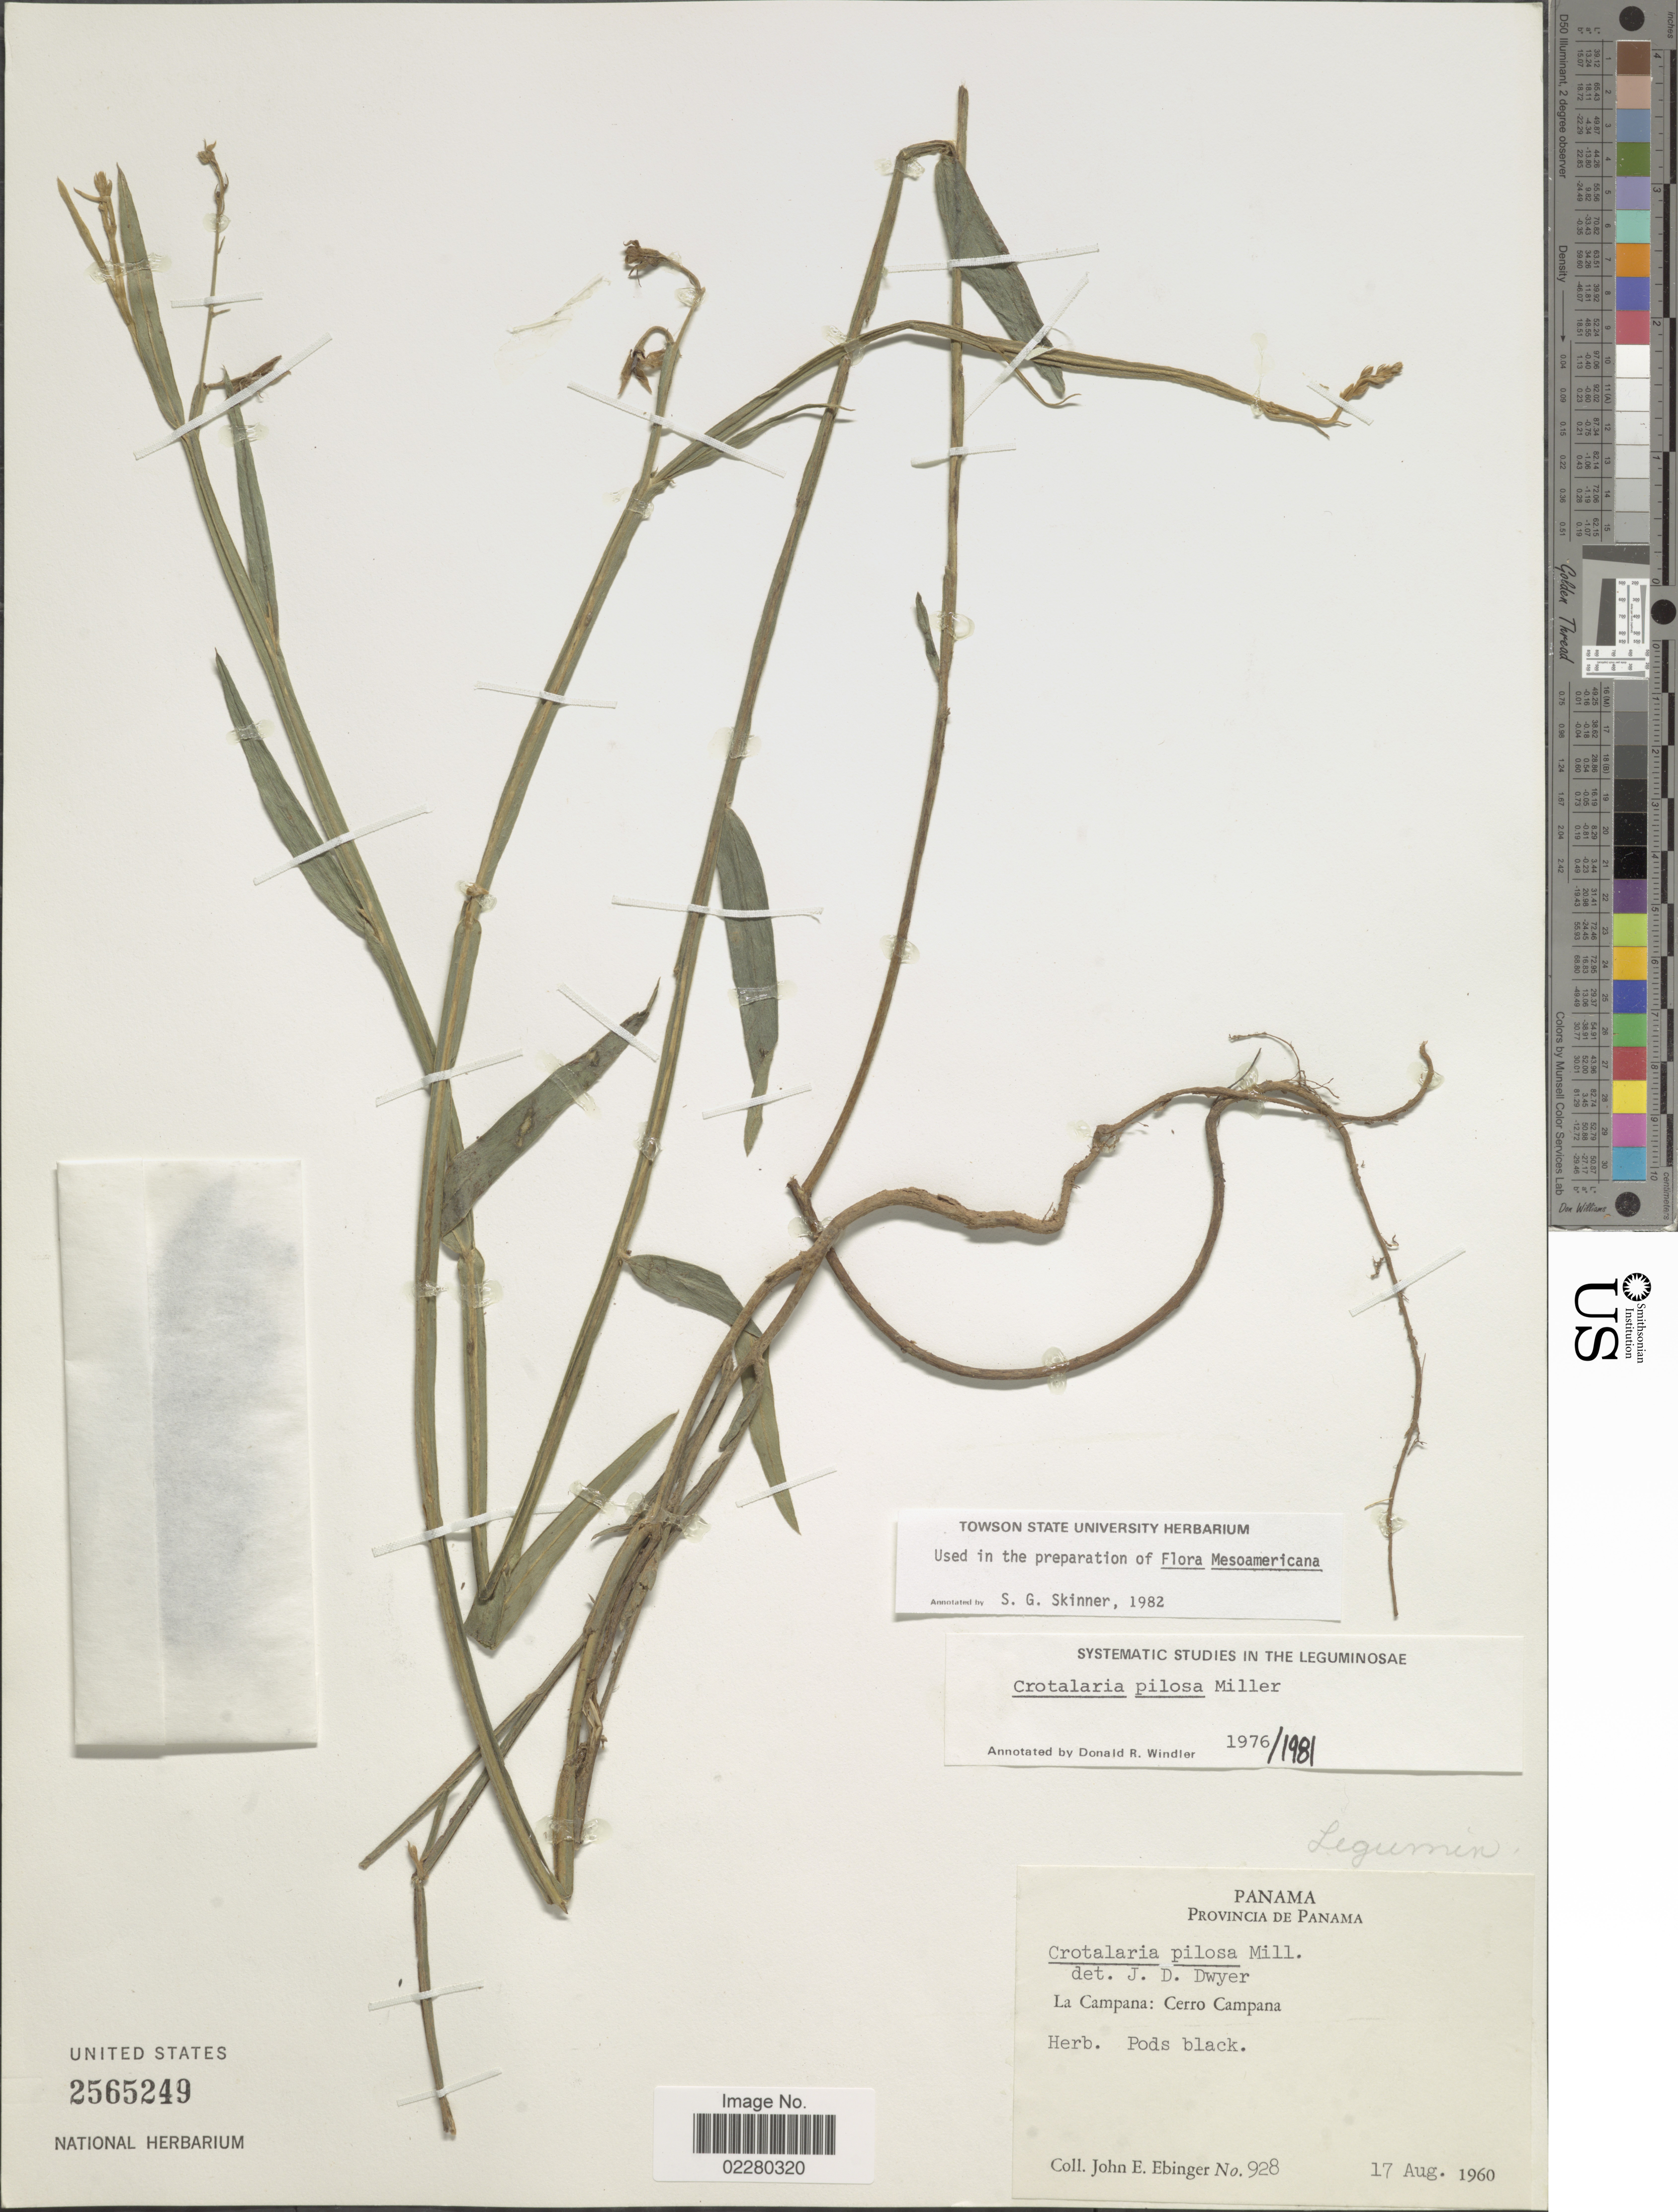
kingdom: Plantae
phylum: Tracheophyta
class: Magnoliopsida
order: Fabales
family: Fabaceae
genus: Crotalaria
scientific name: Crotalaria pilosa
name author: Mill.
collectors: J. Ebinger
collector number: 928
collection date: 1960-08-17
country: Panama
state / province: Panamá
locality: Provincia de Panama. La Campana: Cerro Campana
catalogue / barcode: US 2565249